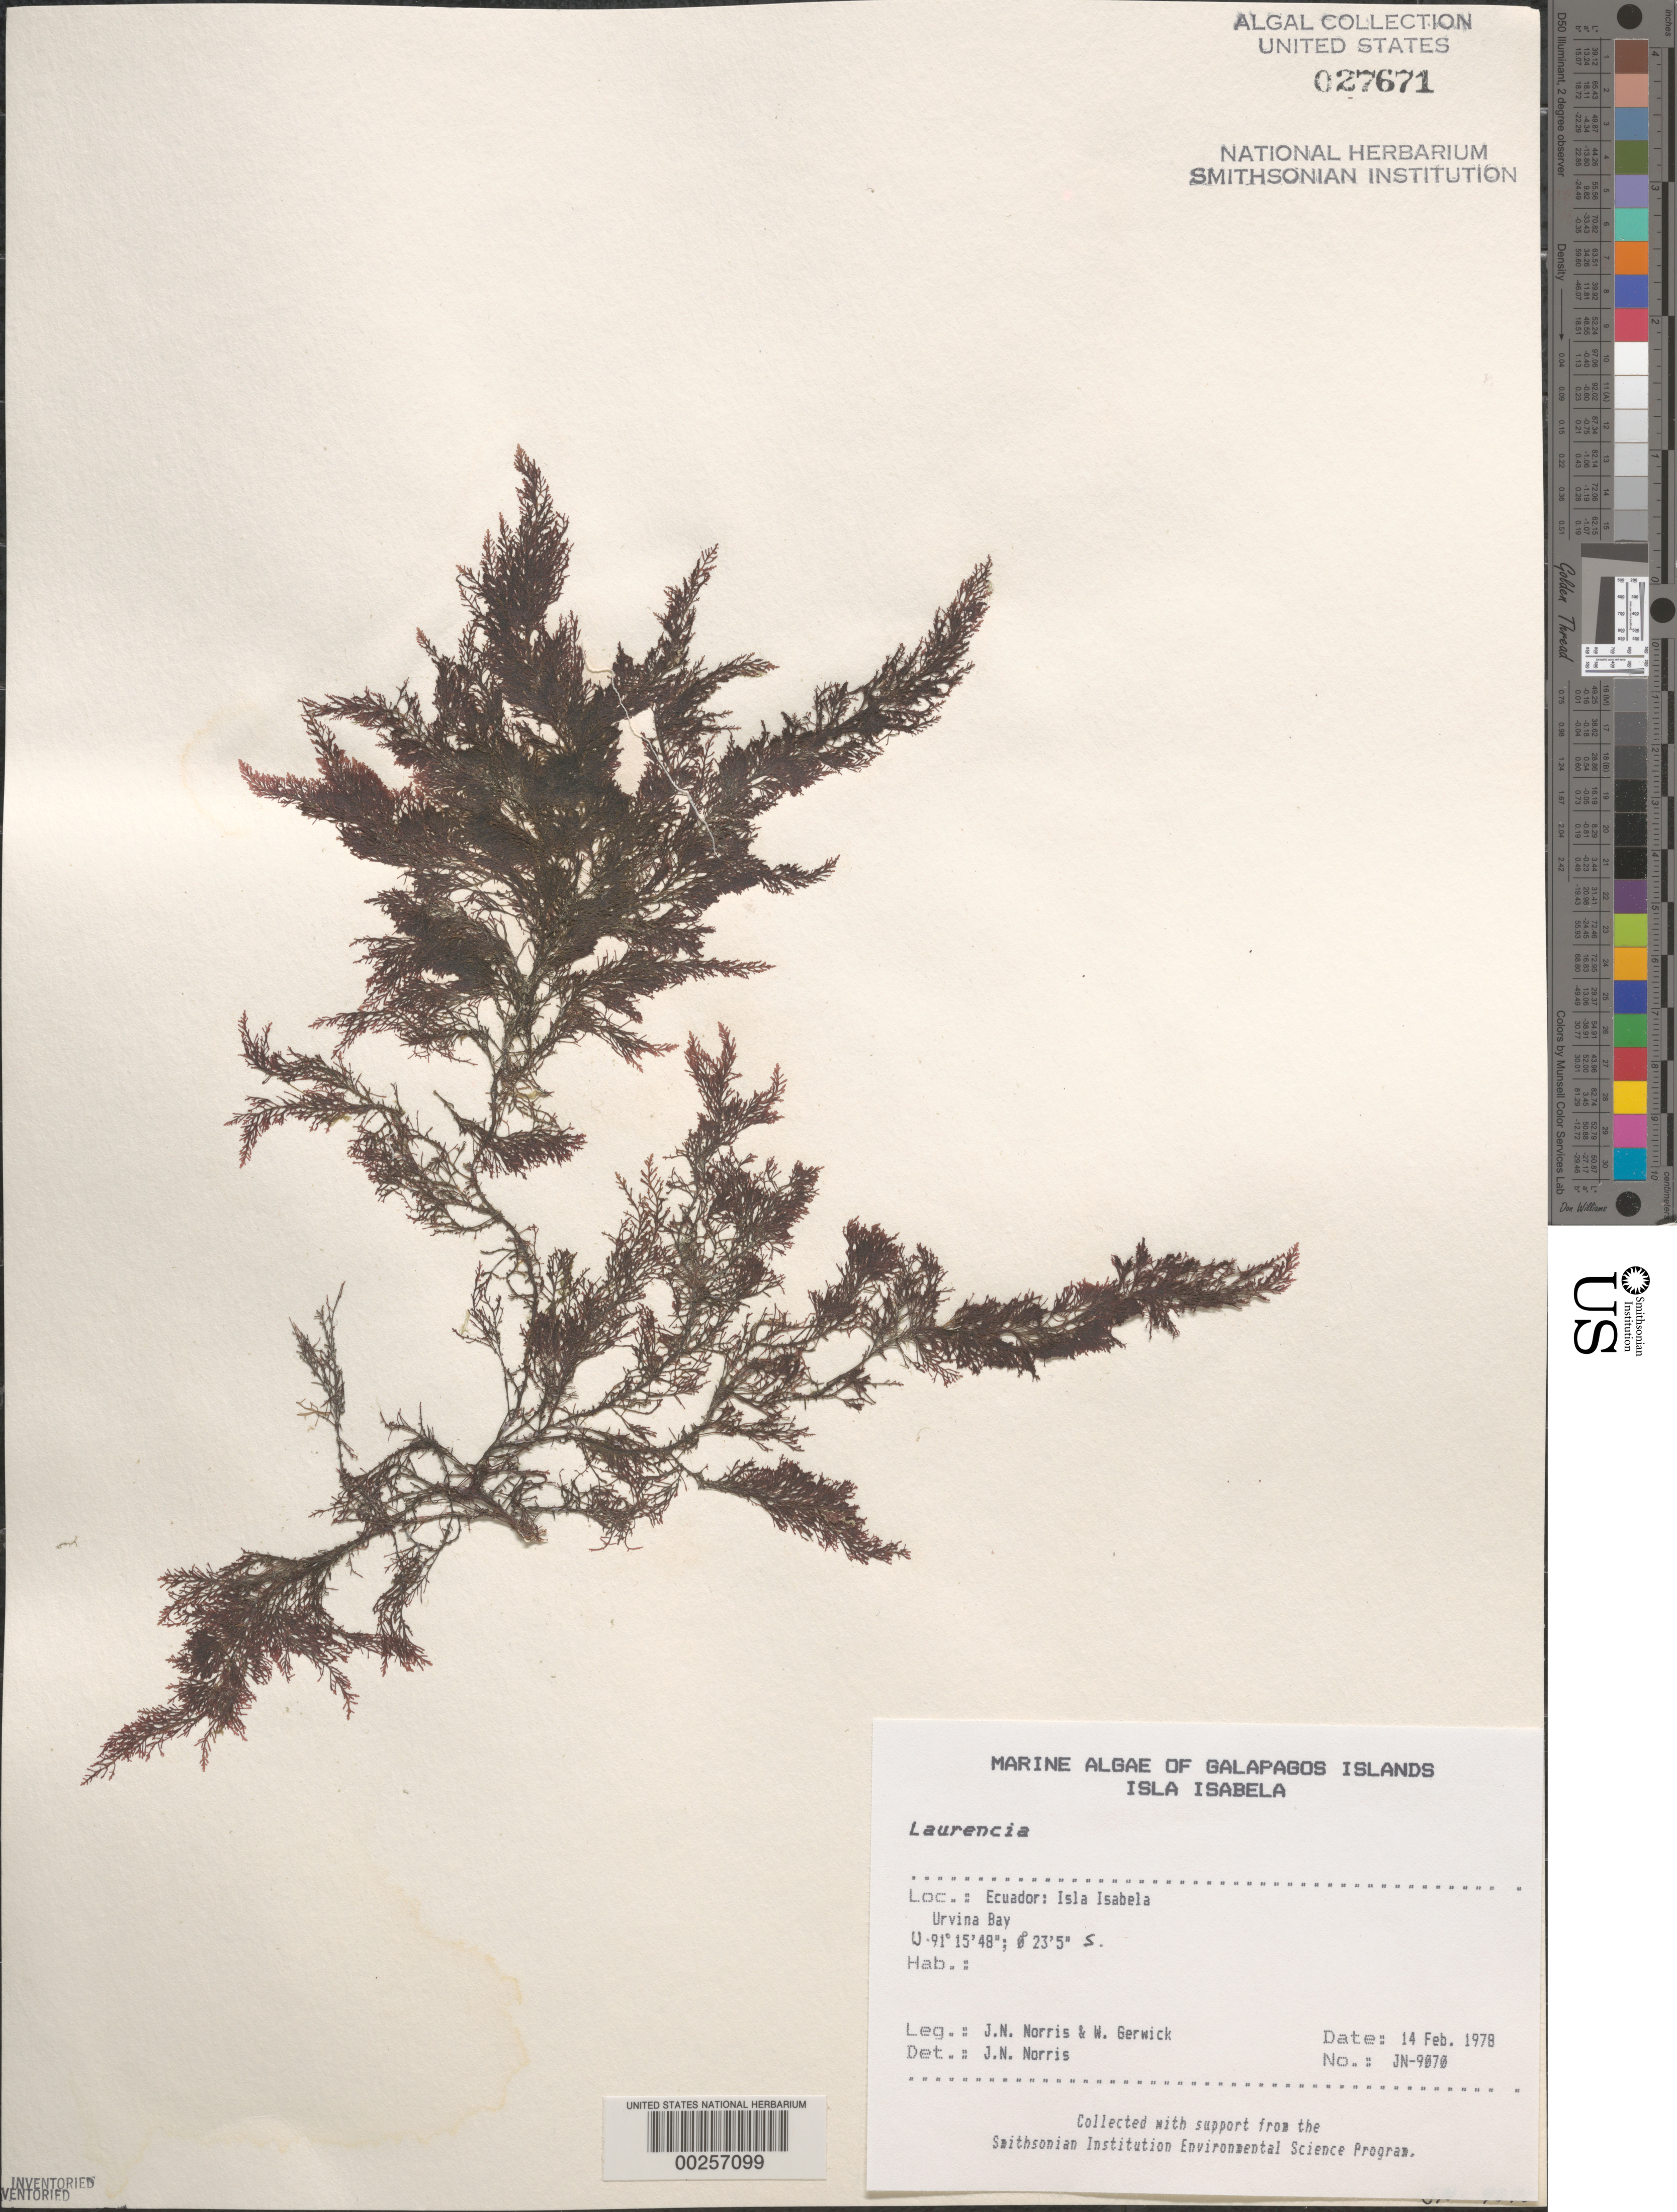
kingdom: Plantae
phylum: Rhodophyta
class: Florideophyceae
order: Ceramiales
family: Rhodomelaceae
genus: Laurencia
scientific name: Laurencia sp.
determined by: Norris, James N.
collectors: J. N. Norris & W. Gerwick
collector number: JN-9070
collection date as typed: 14 Feb 1978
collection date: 1978-02-14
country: Ecuador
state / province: Colón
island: Isabela [Albemarle]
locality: Urvina Bay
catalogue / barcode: US 27671